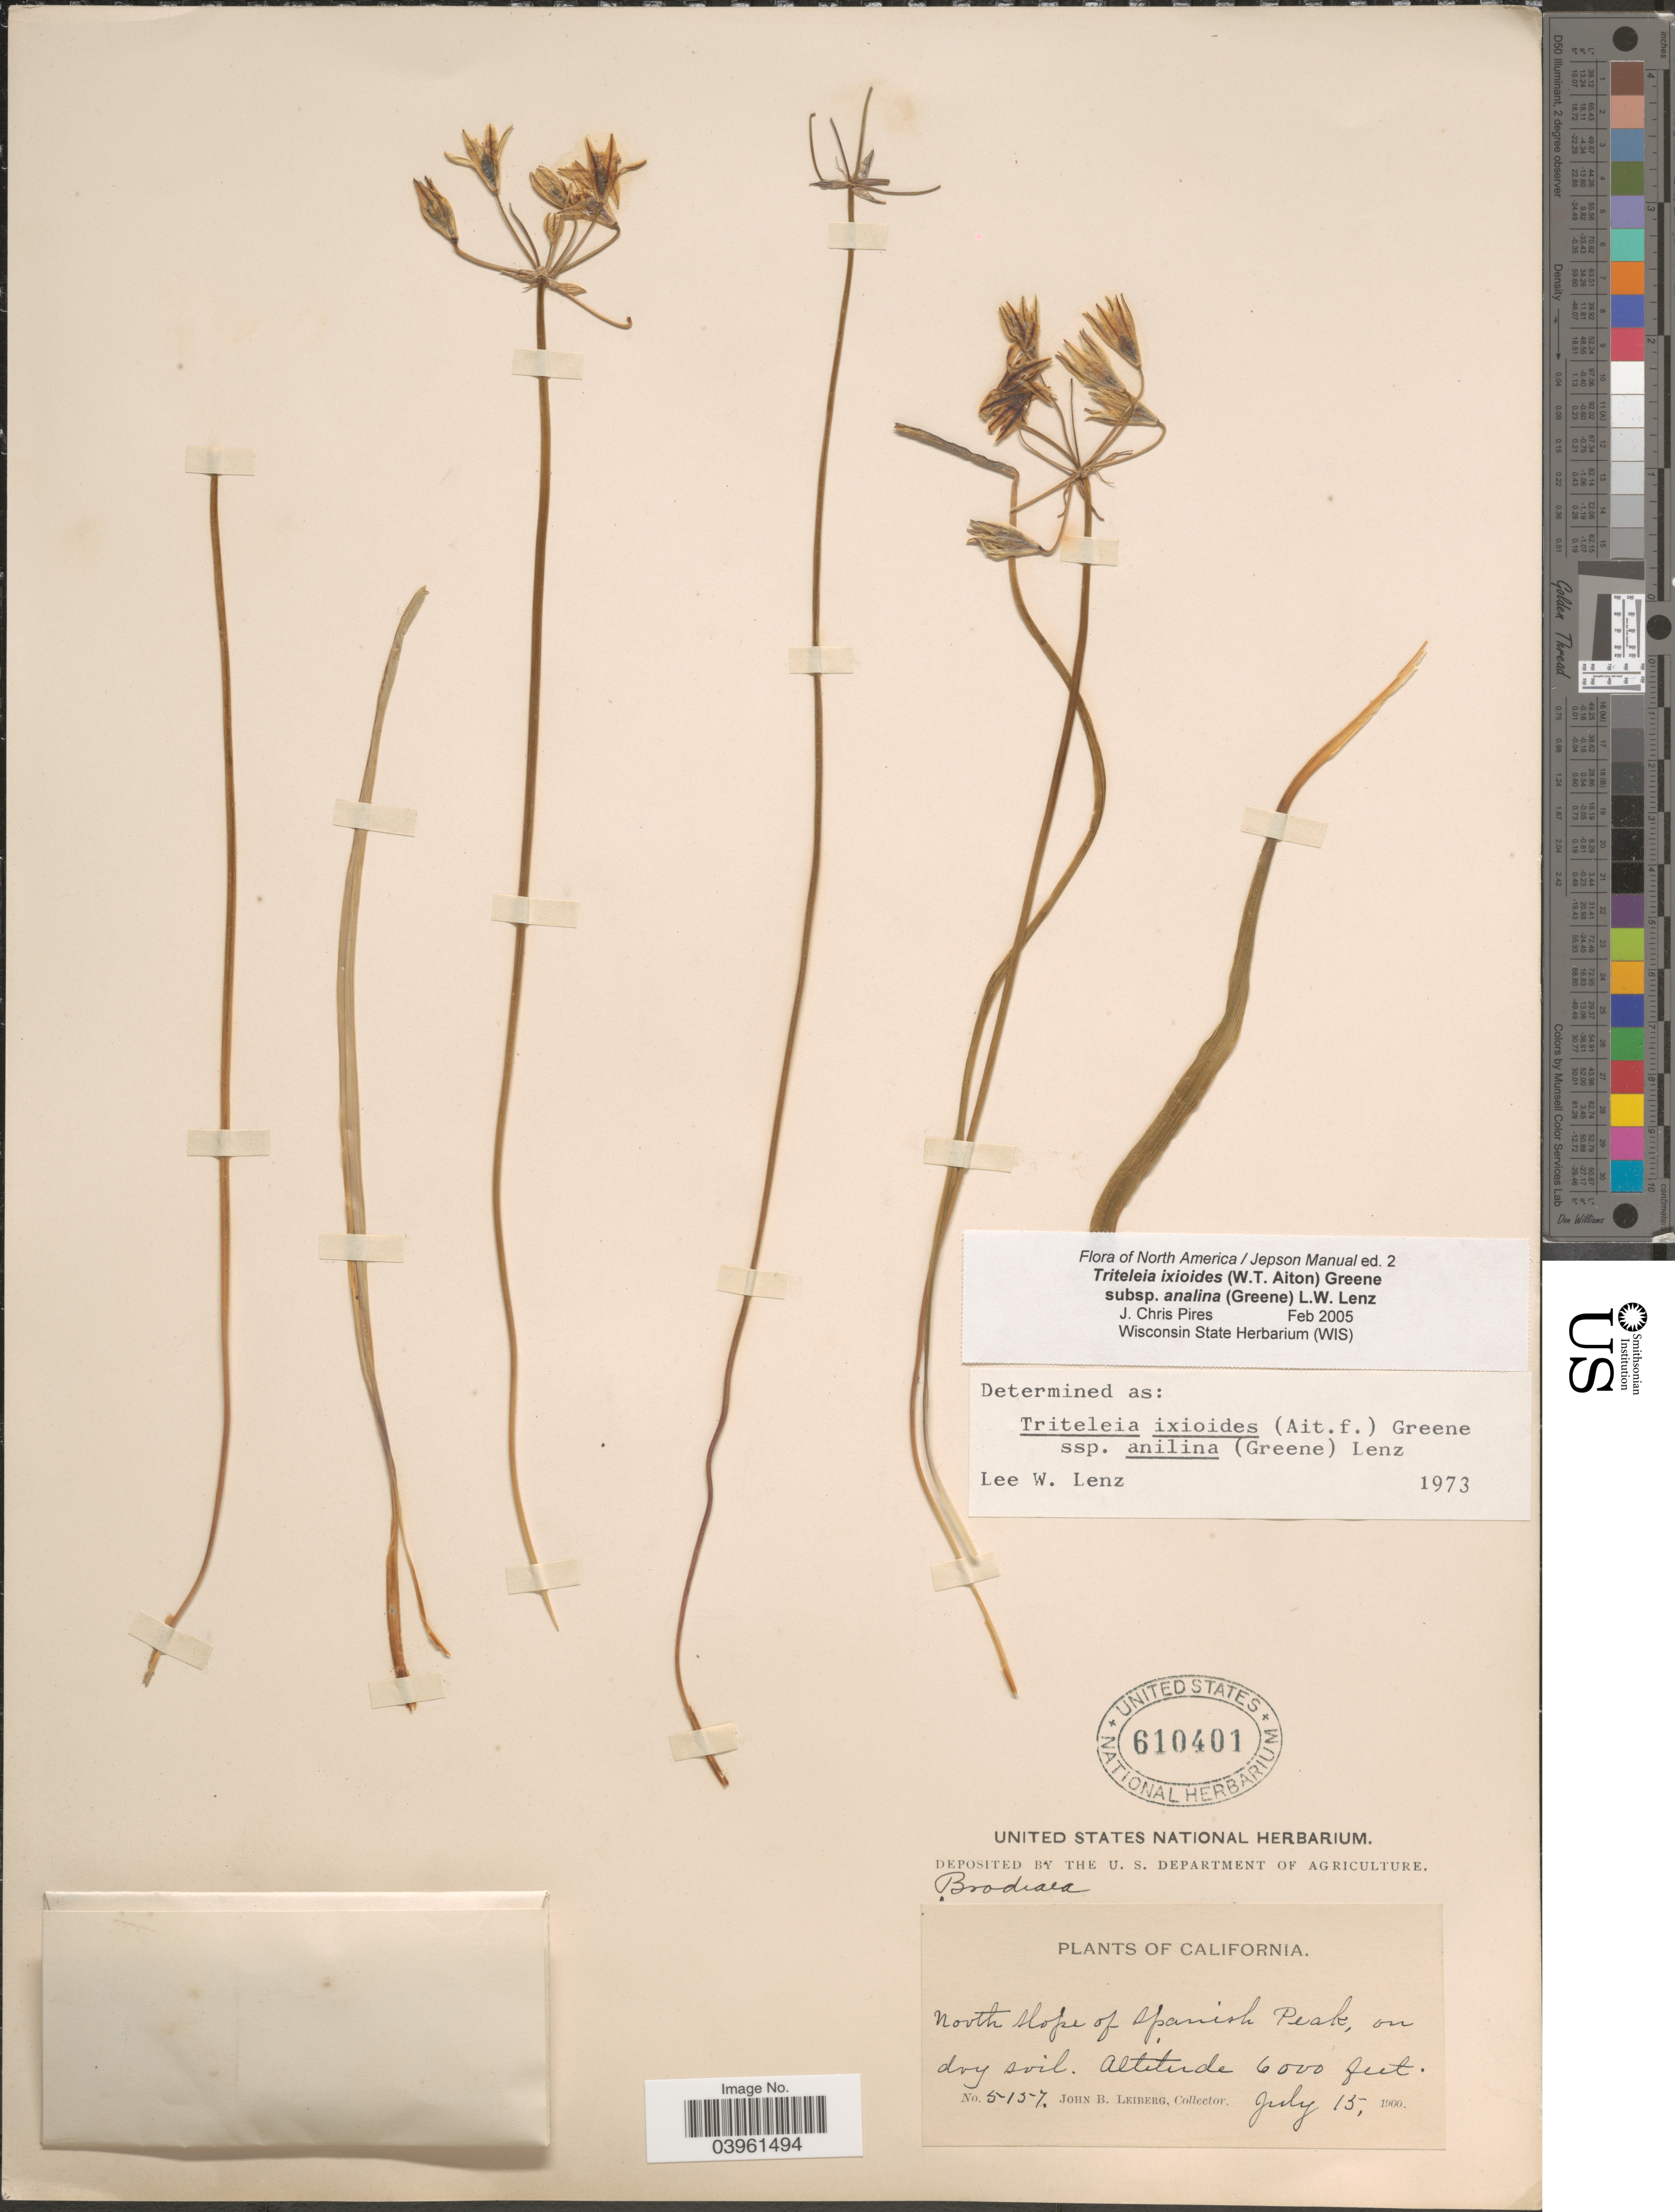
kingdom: Plantae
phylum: Tracheophyta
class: Liliopsida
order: Asparagales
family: Asparagaceae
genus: Triteleia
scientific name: Triteleia ixioides subsp. anilina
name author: (Greene) L.W. Lenz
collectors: J. B. Leiberg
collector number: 5157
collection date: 1900-07-15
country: United States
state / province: California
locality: North slope of Spanish Peak, on dry soil.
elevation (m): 1829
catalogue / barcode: US 610401